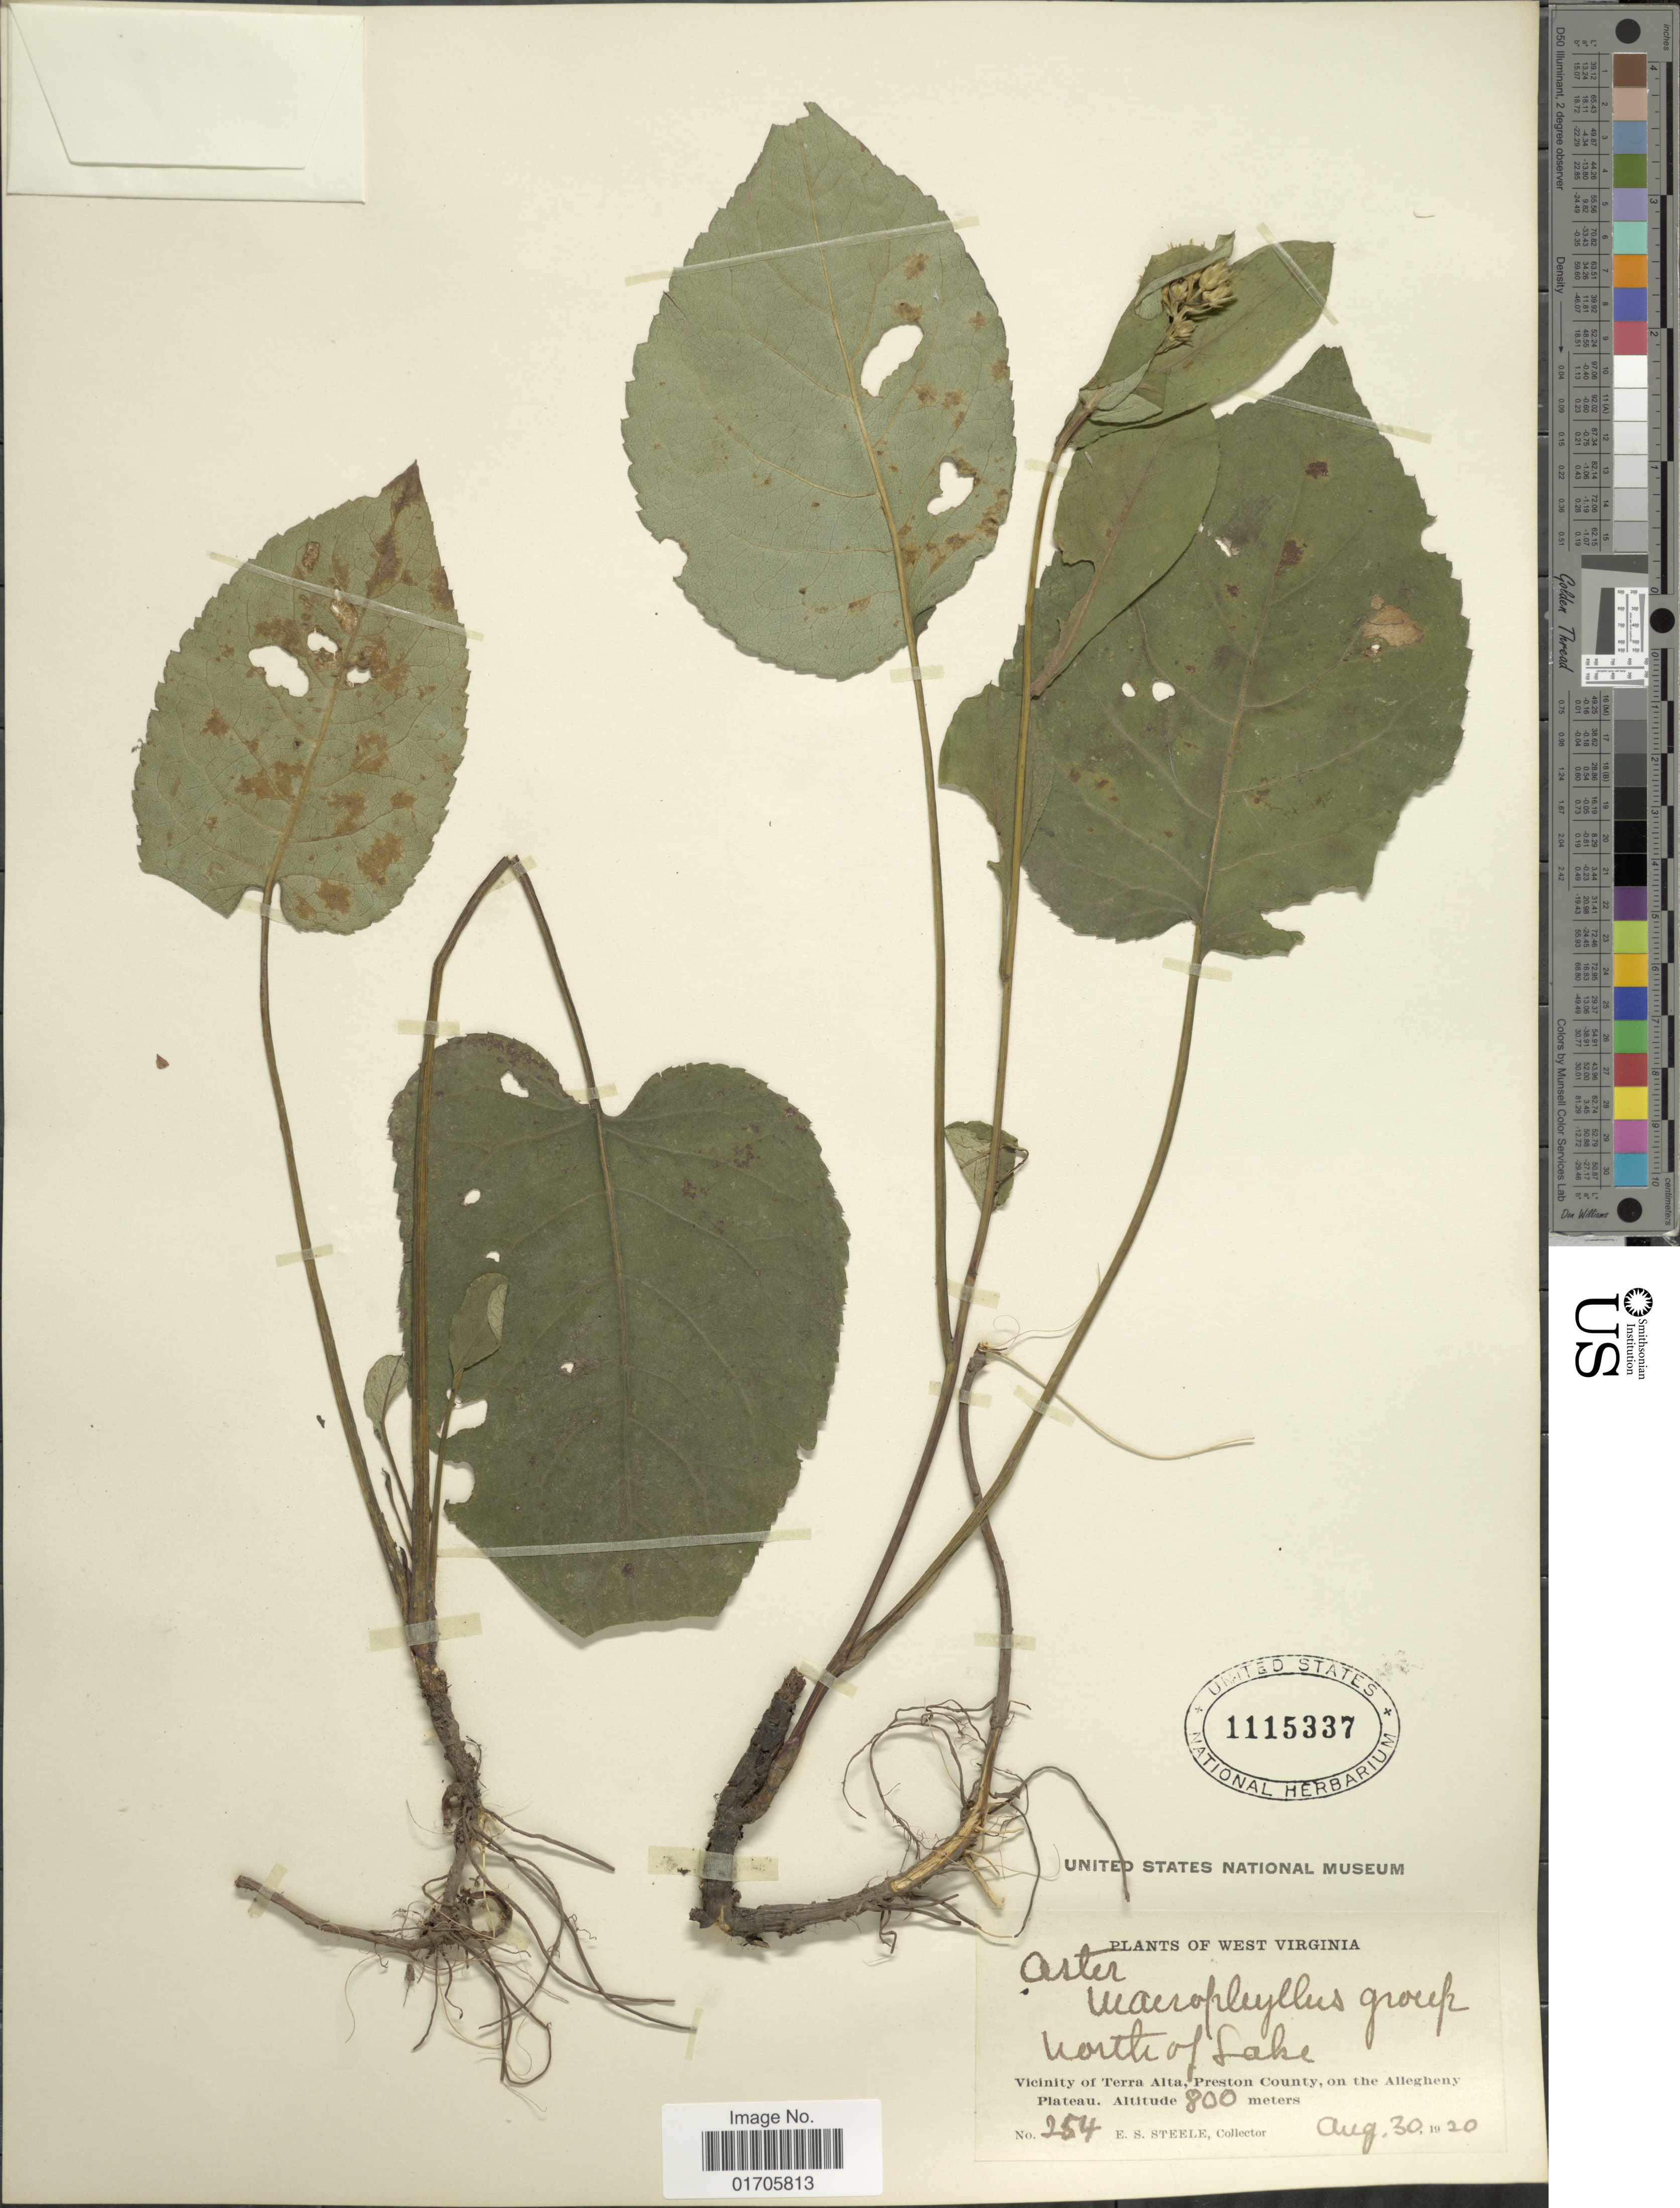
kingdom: Plantae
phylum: Tracheophyta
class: Magnoliopsida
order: Asterales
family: Asteraceae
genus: Eurybia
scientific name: Eurybia macrophylla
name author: (L.) Cass.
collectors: E. Steele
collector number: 254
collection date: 1920-08-30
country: United States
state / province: West Virginia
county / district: Preston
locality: North of Lake. Vicinity of Terra Alta, Preston County, on the Allegheny Plateau.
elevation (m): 800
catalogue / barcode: US 1115337